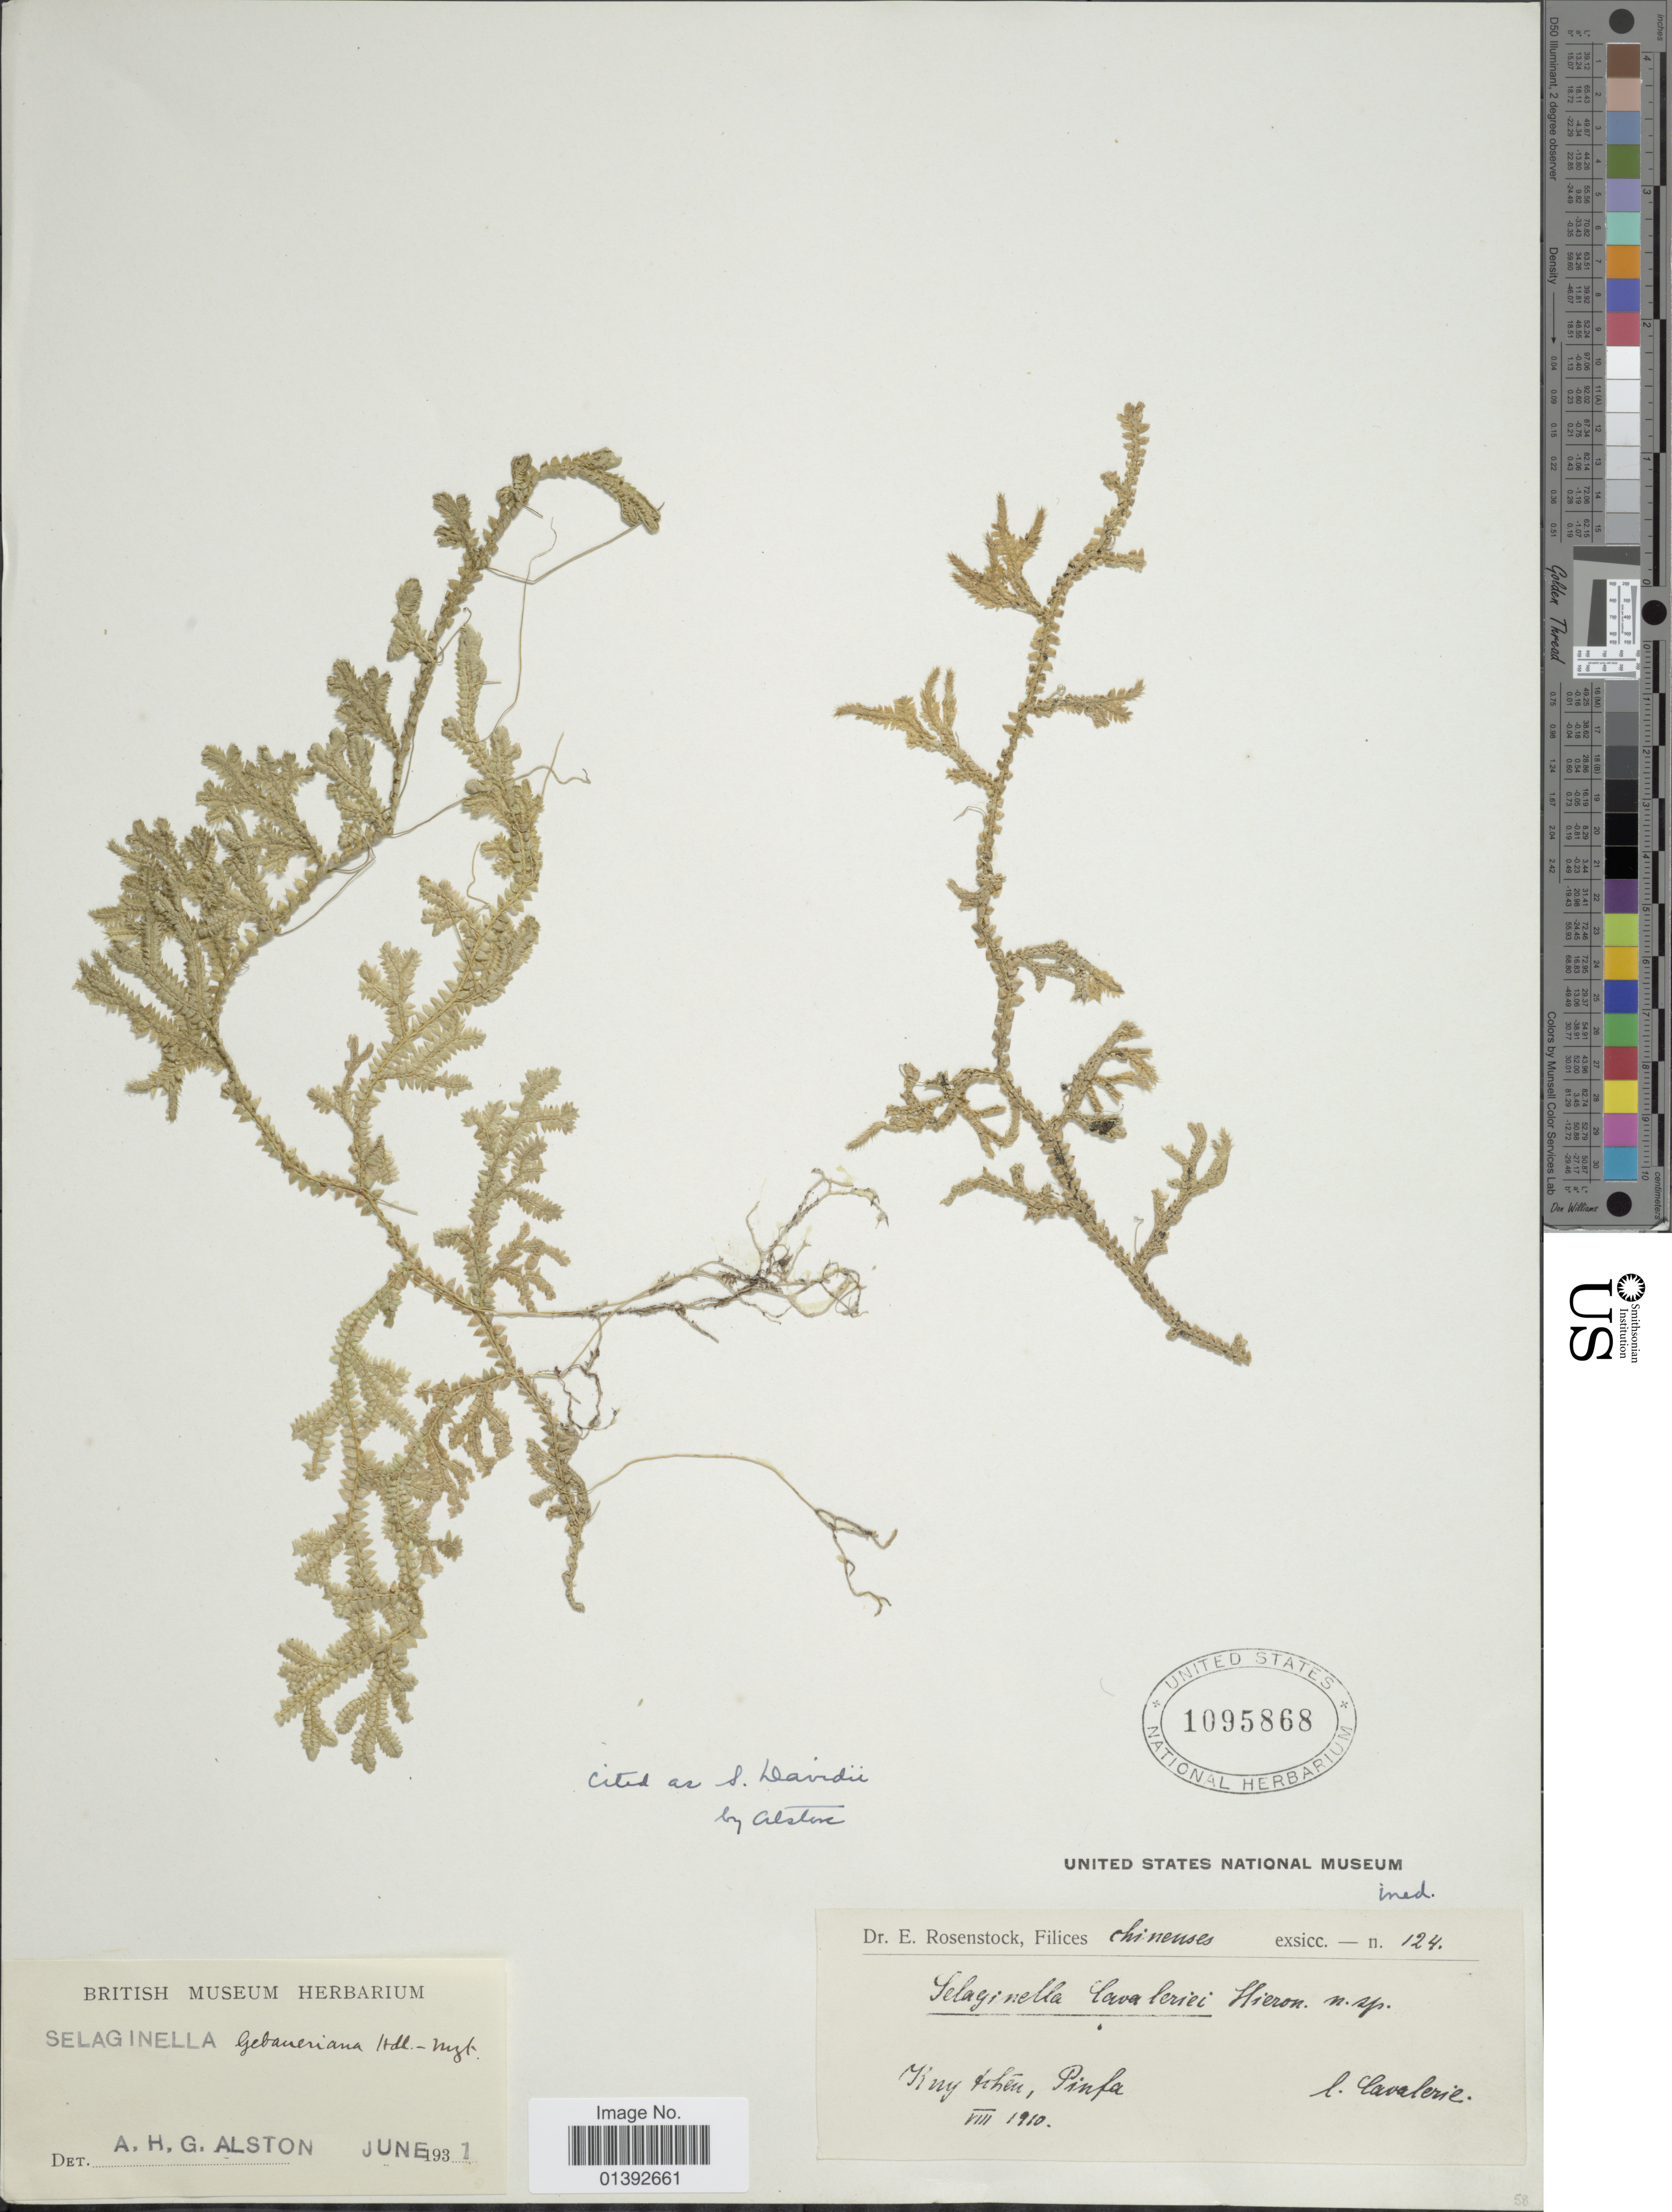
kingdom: Plantae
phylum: Tracheophyta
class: Lycopodiopsida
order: Selaginellales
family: Selaginellaceae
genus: Selaginella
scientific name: Selaginella davidii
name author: Franch.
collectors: -. Cavalerie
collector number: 124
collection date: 1910-08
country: China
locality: Kuy tcheu, Pinfa [interpreted]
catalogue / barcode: US 1095868